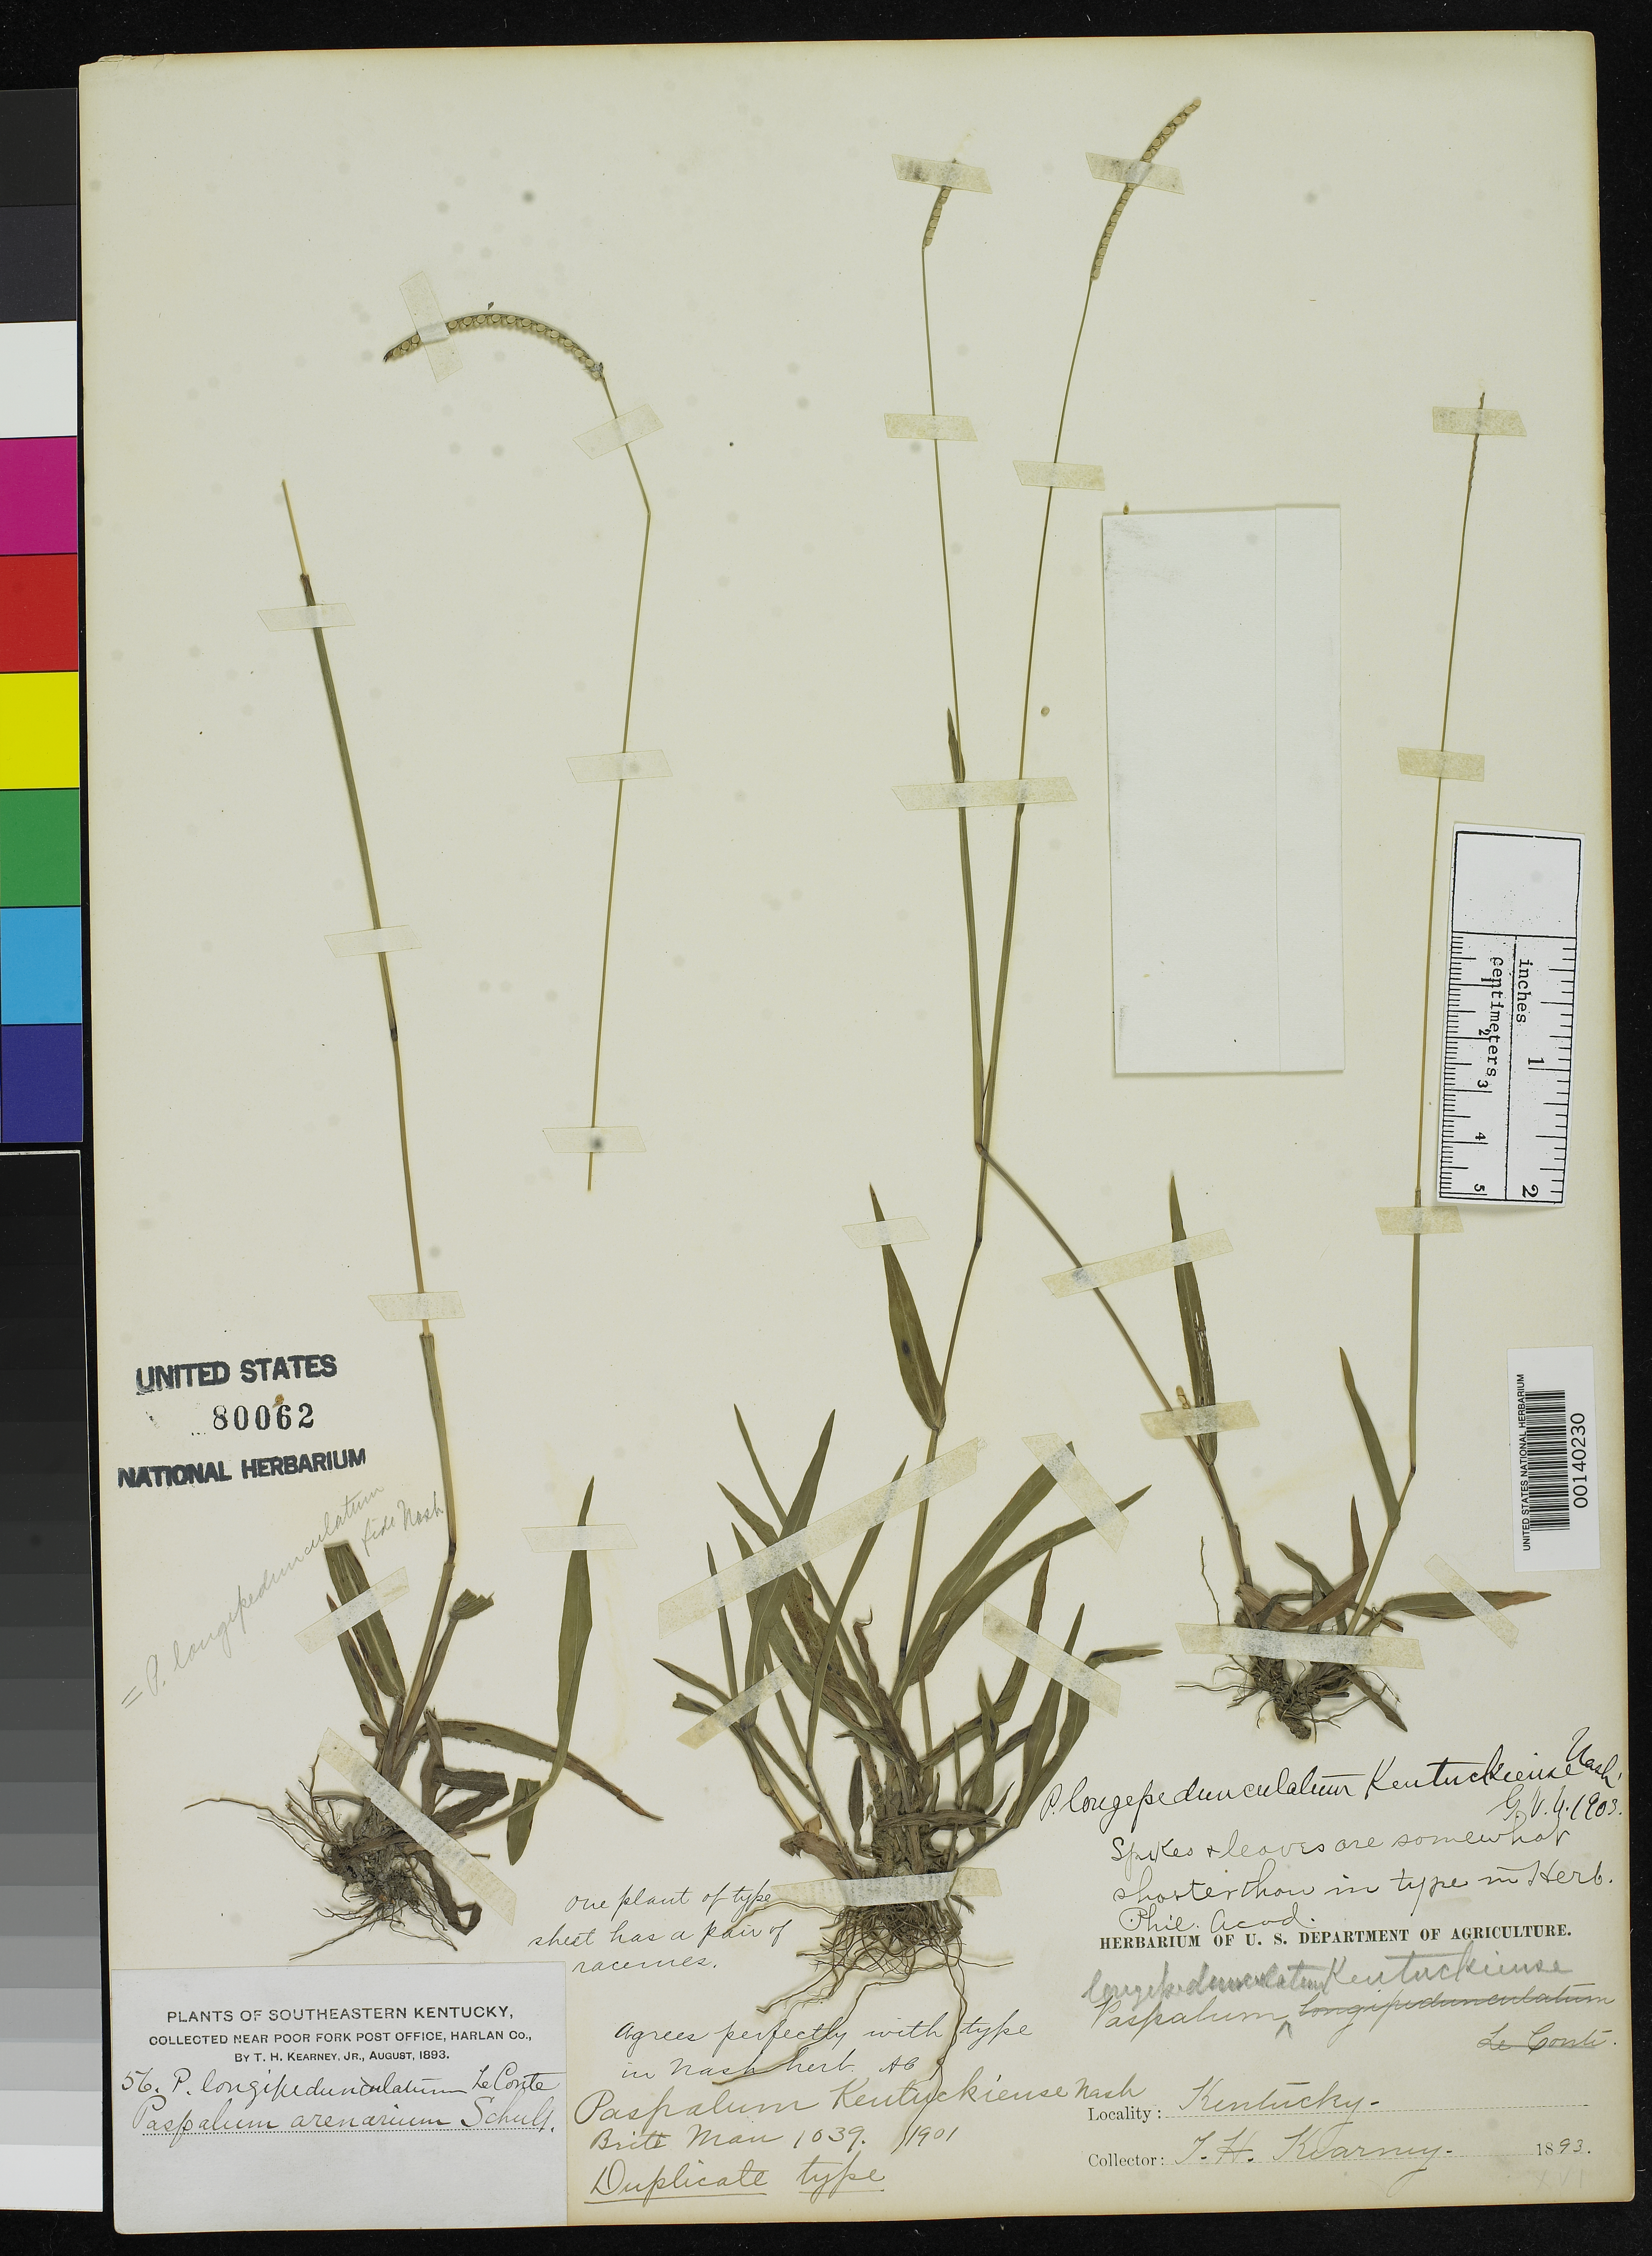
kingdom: Plantae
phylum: Tracheophyta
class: Liliopsida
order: Poales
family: Poaceae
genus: Paspalum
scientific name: Paspalum kentuckiense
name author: Nash in Britton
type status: Isotype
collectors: T. H. Kearney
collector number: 56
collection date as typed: Aug 1893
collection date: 1893-08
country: United States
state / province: Kentucky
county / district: Harlan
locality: Near Poor Fork Post Office.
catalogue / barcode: US 80062